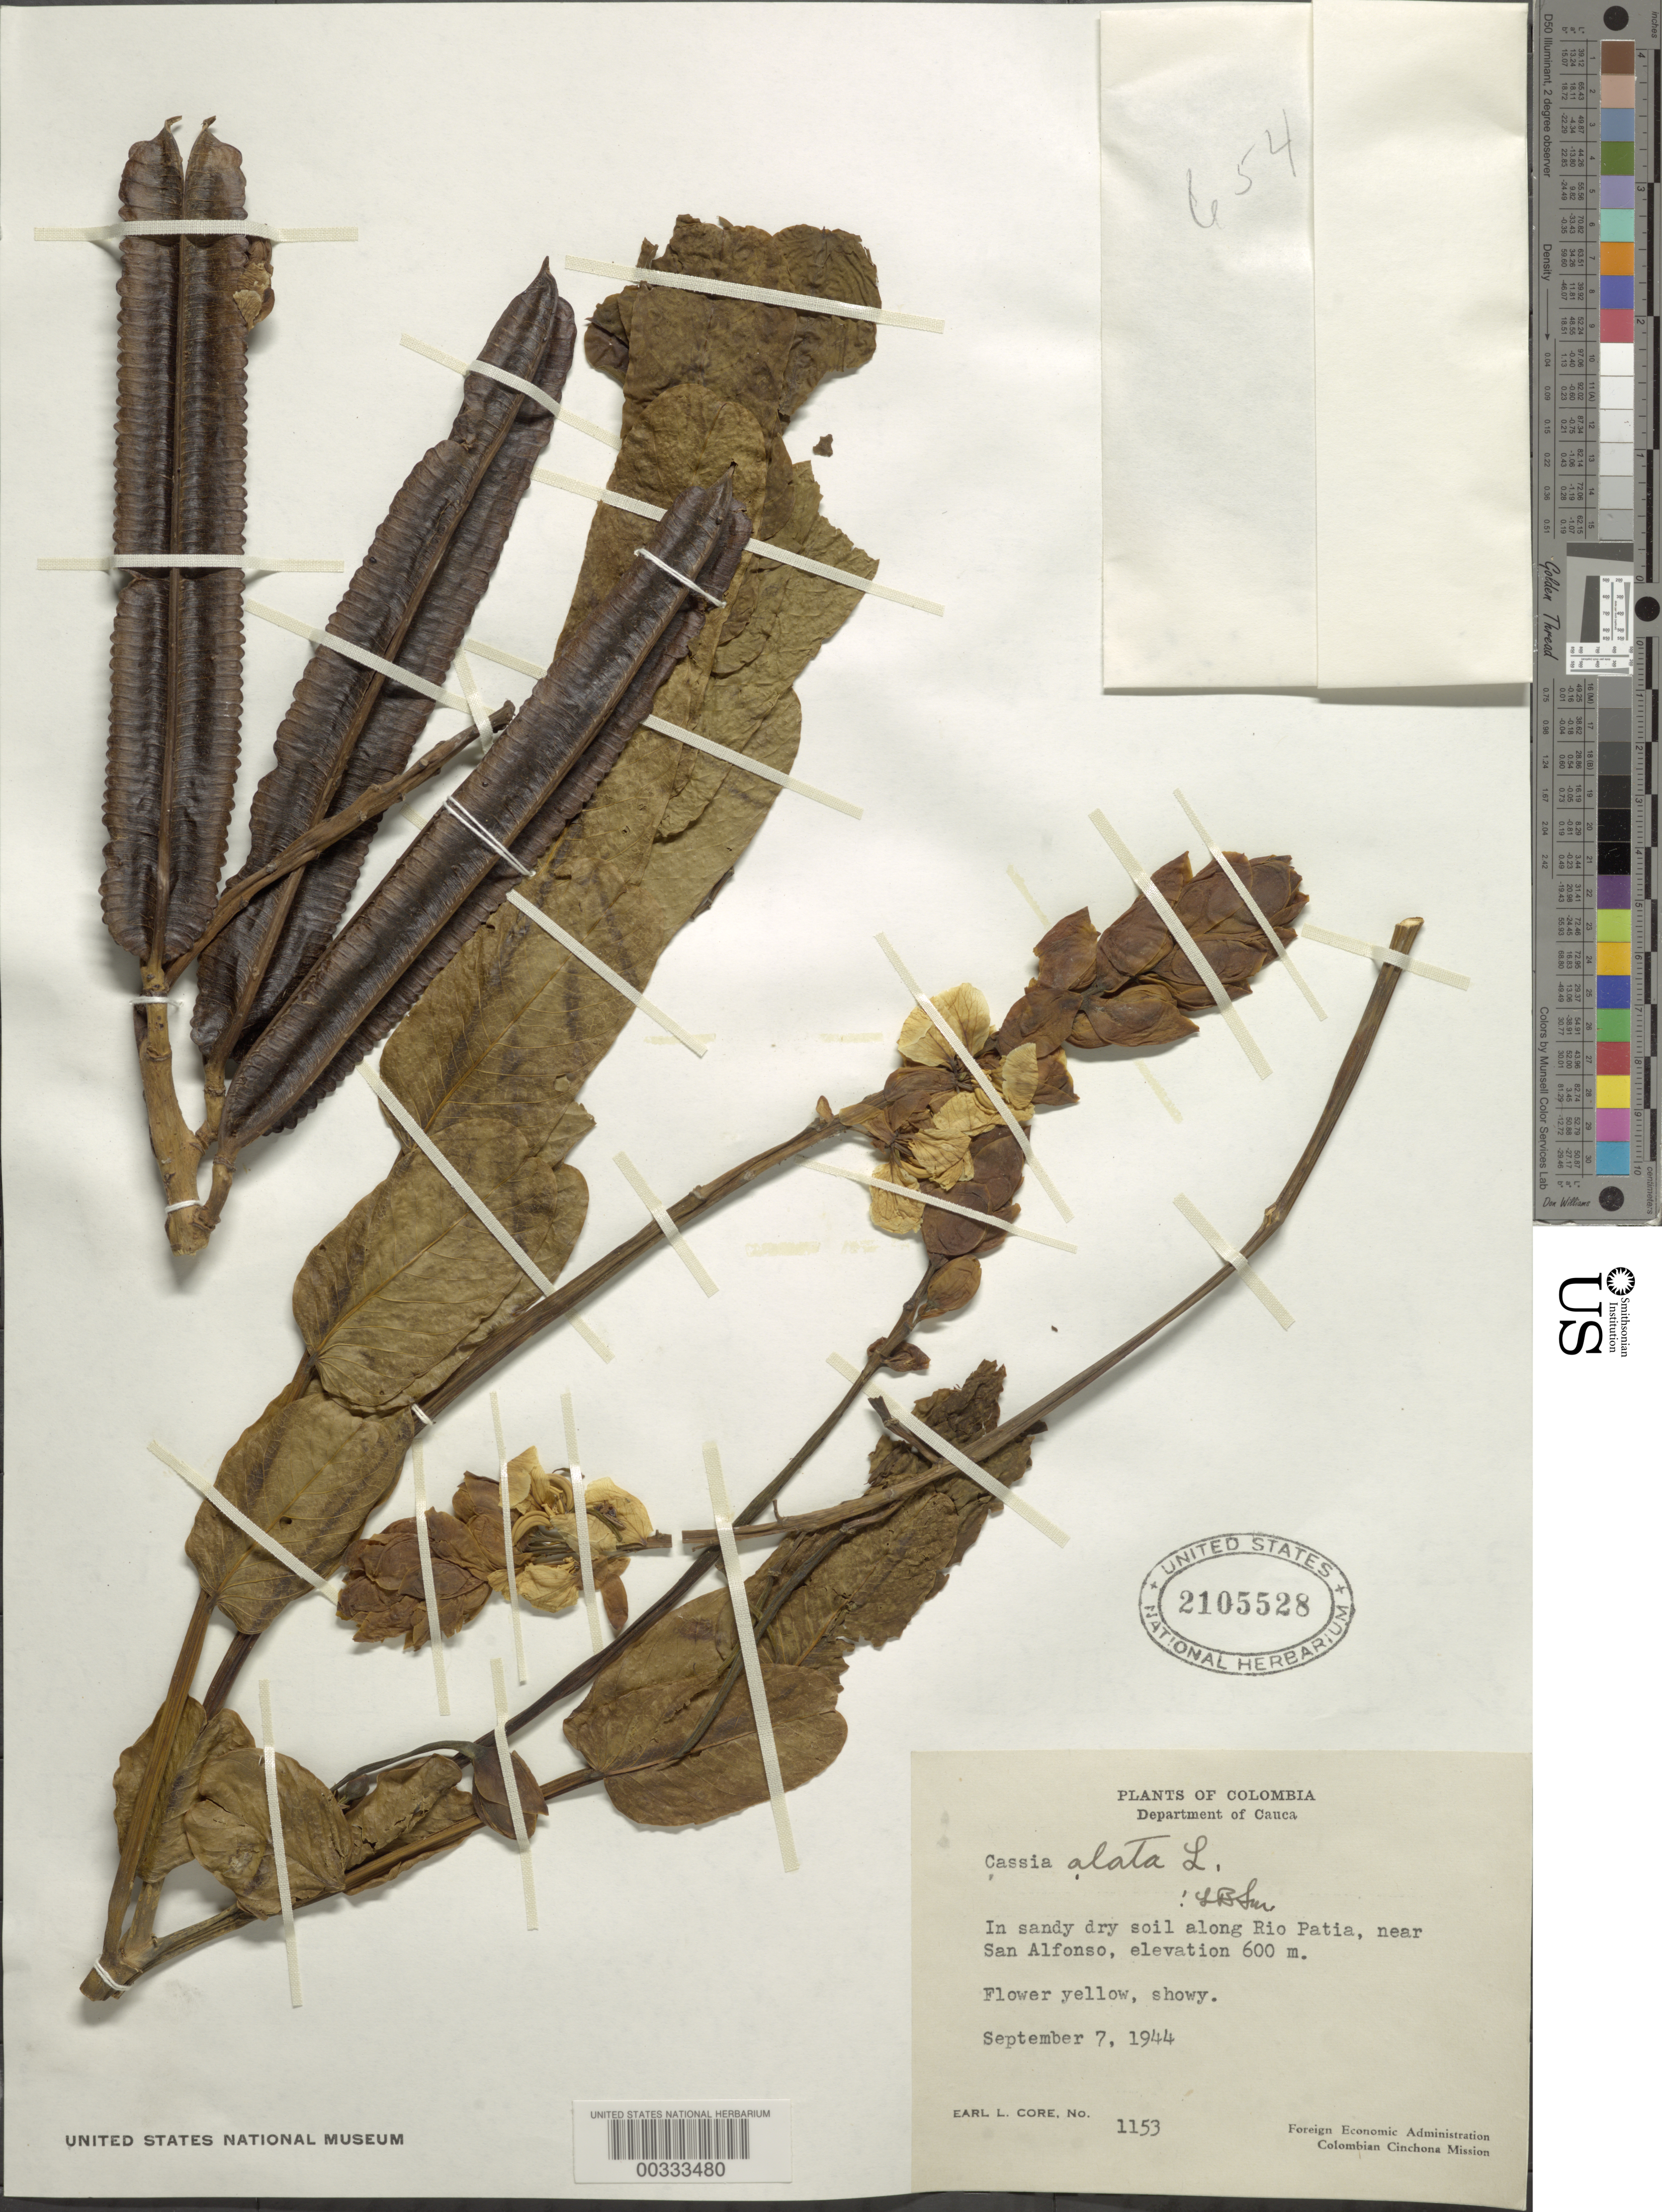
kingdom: Plantae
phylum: Tracheophyta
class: Magnoliopsida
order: Fabales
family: Fabaceae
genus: Senna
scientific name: Senna alata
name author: (L.) Roxb.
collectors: E. L. Core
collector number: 1153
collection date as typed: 07 Sep 1944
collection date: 1944-09-07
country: Colombia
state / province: Cauca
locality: Along Rio Patia, near San Alfonso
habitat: In sandy dry soil along river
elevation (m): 600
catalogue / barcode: US 2105528